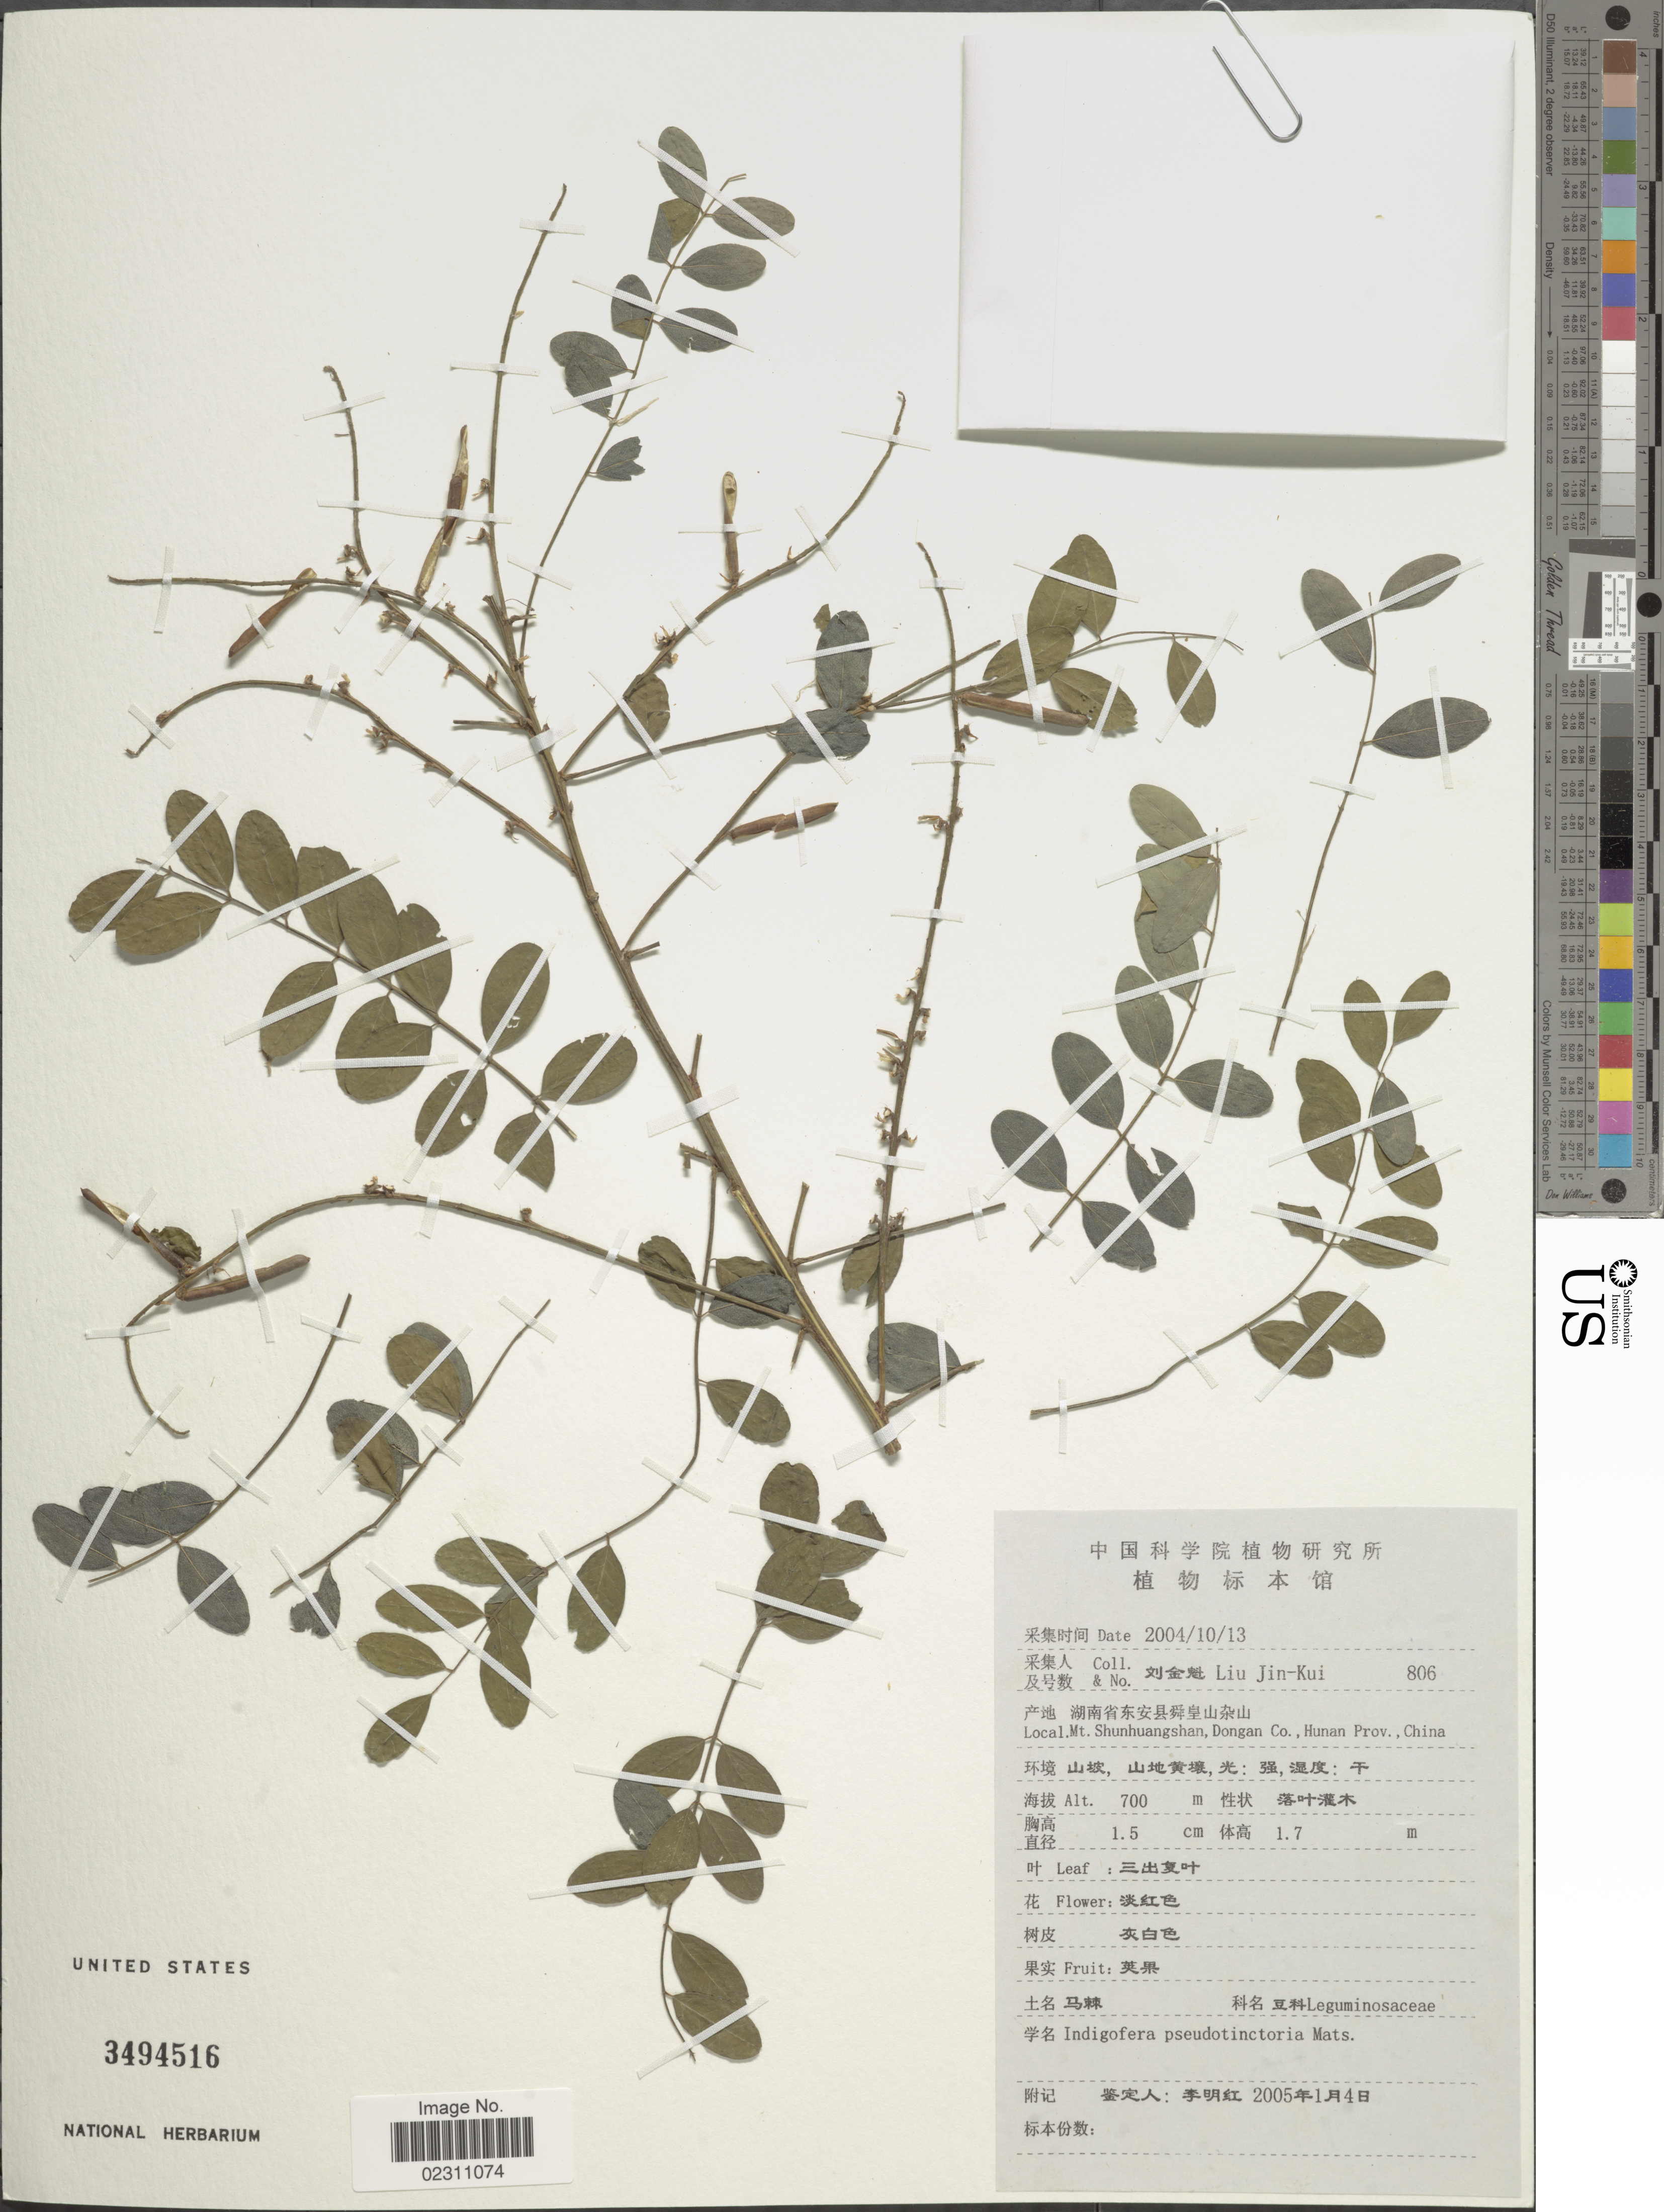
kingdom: Plantae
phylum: Tracheophyta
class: Magnoliopsida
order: Fabales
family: Fabaceae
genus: Indigofera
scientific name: Indigofera pseudotinctoria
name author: Matsum.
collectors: Liu Jin-Kui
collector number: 806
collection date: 2004-10-13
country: China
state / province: Hunan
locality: Mt. Shunhuangshan, Dongan Co.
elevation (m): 700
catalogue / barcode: US 3494516